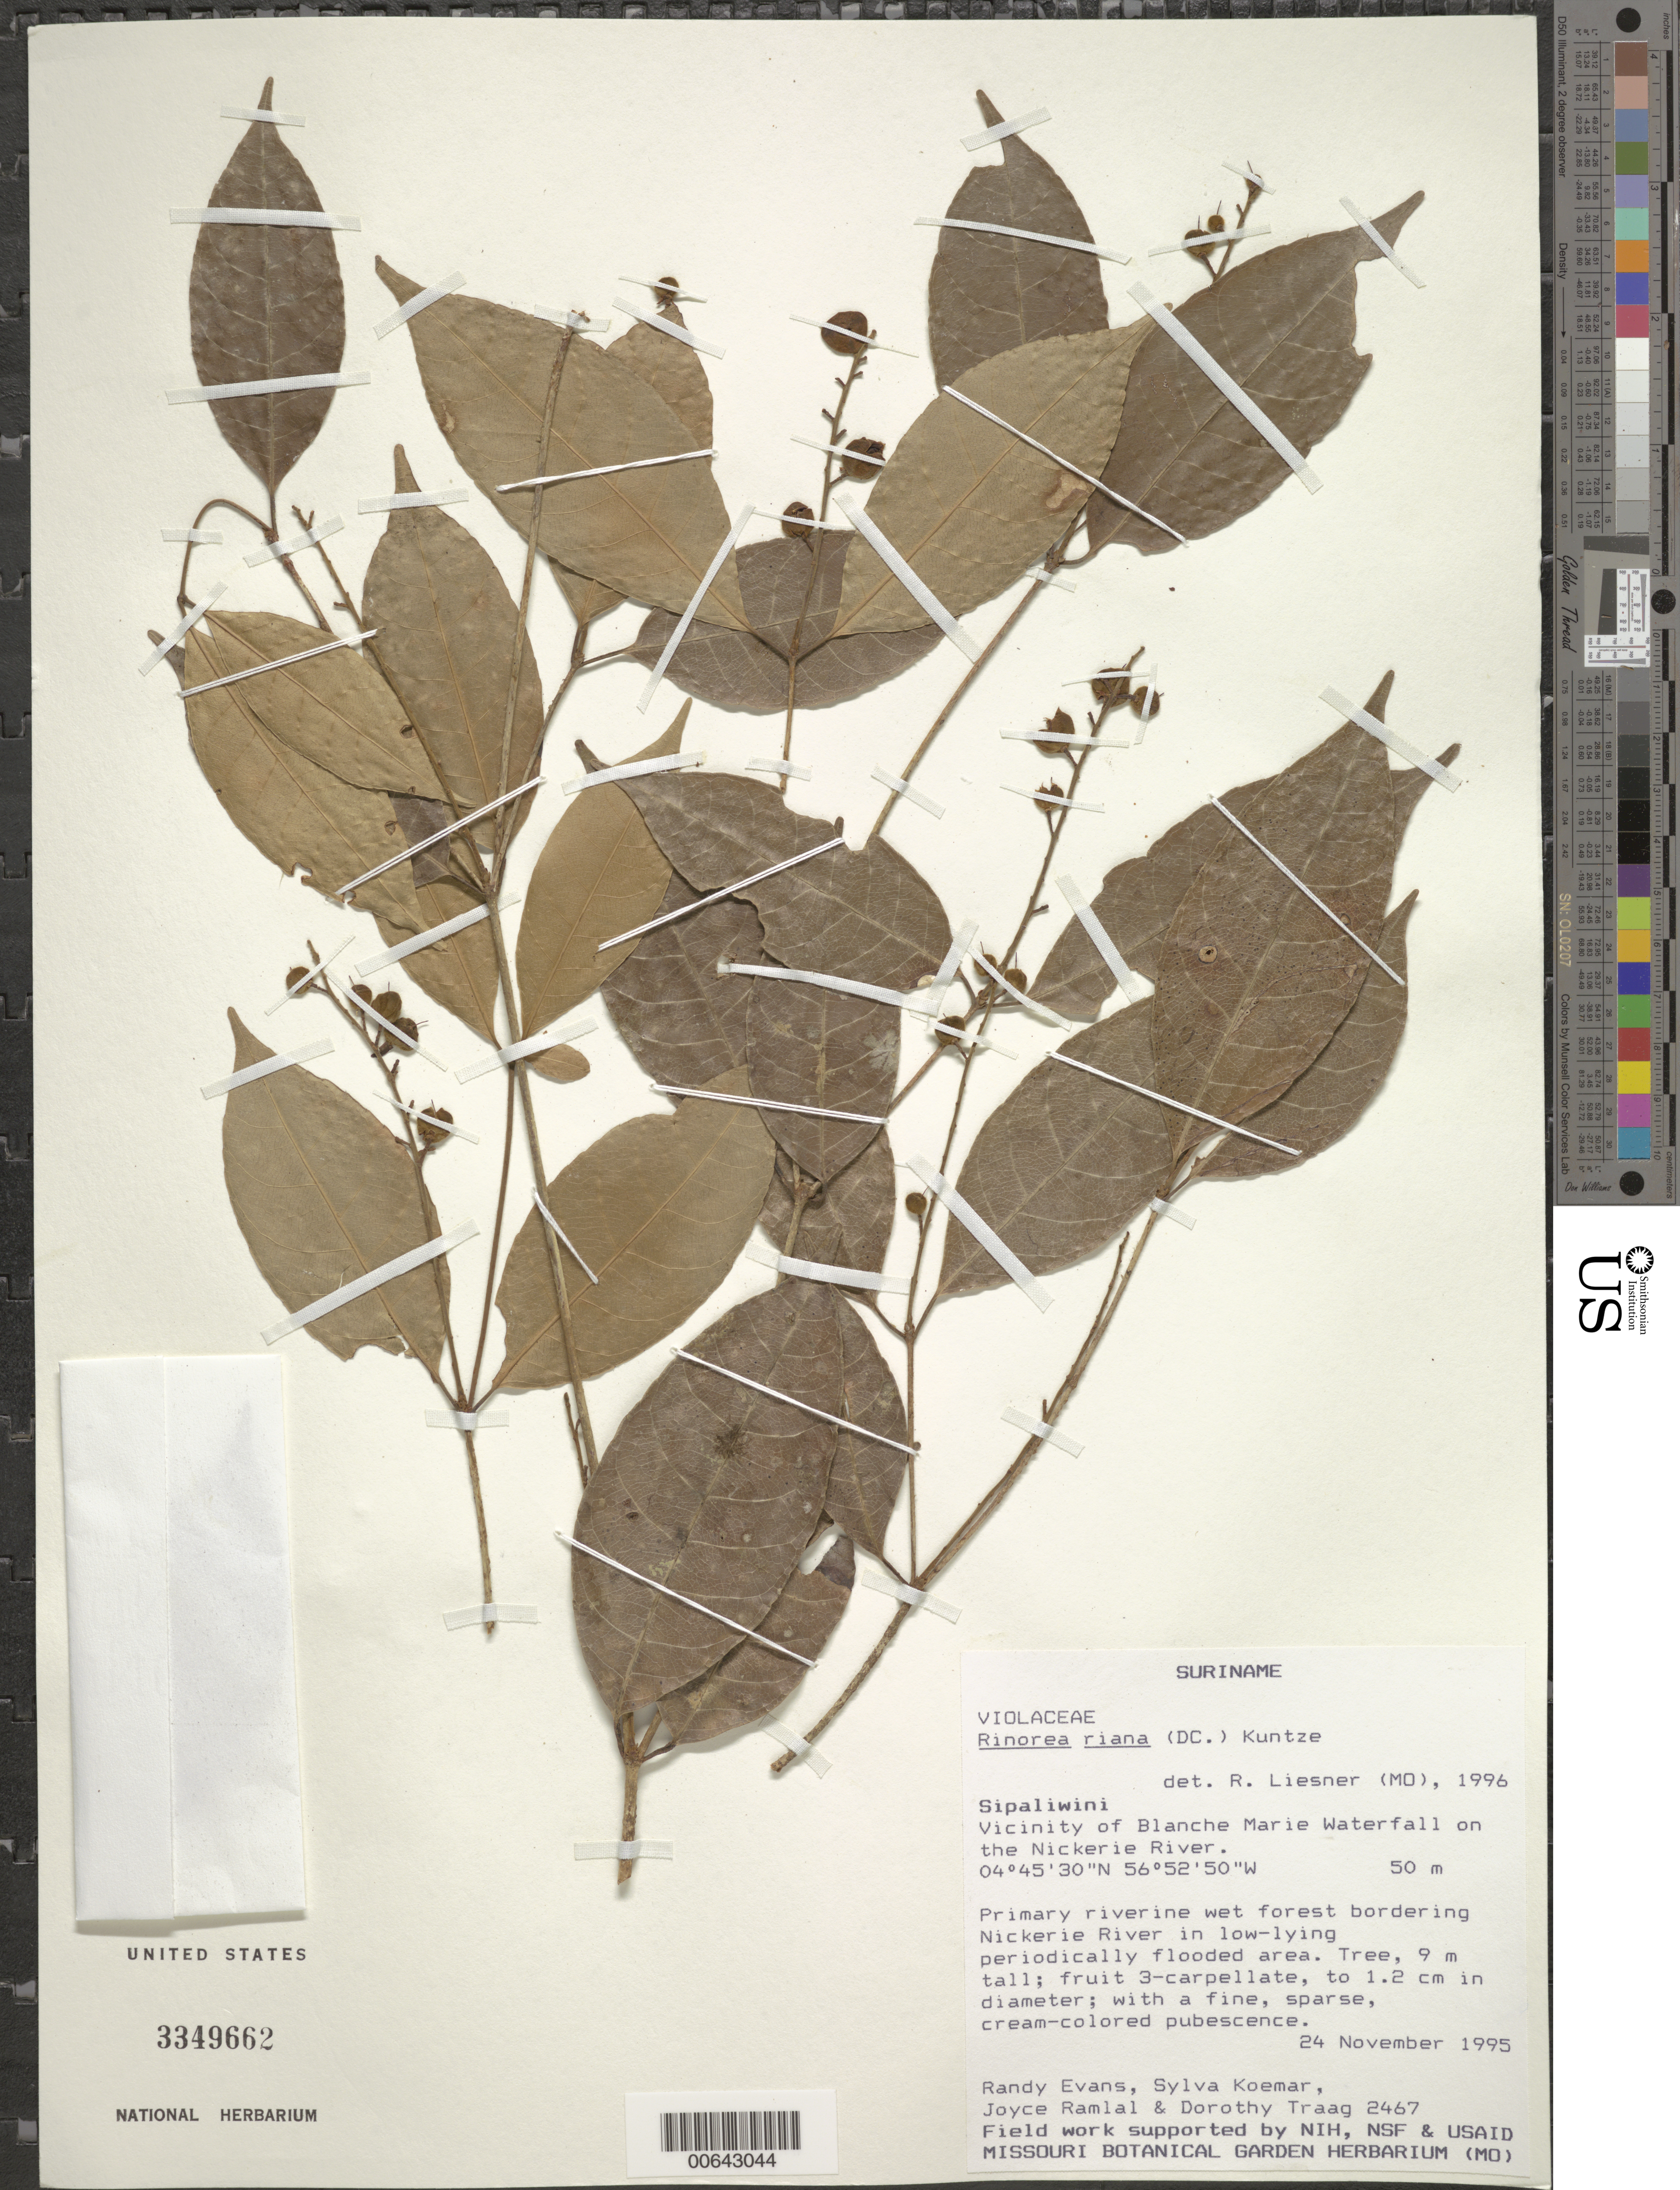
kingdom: Plantae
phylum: Tracheophyta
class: Magnoliopsida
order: Malpighiales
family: Violaceae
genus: Rinorea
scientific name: Rinorea riana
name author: Kuntze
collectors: R. Evans, S. Koemar, J. Ramlal & D. Traag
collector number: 2467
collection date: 1995-11-24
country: Suriname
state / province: Sipaliwini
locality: Vicinity of Blanche Marie Waterfall on the Nickerie River.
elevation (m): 50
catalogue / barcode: US 3349662